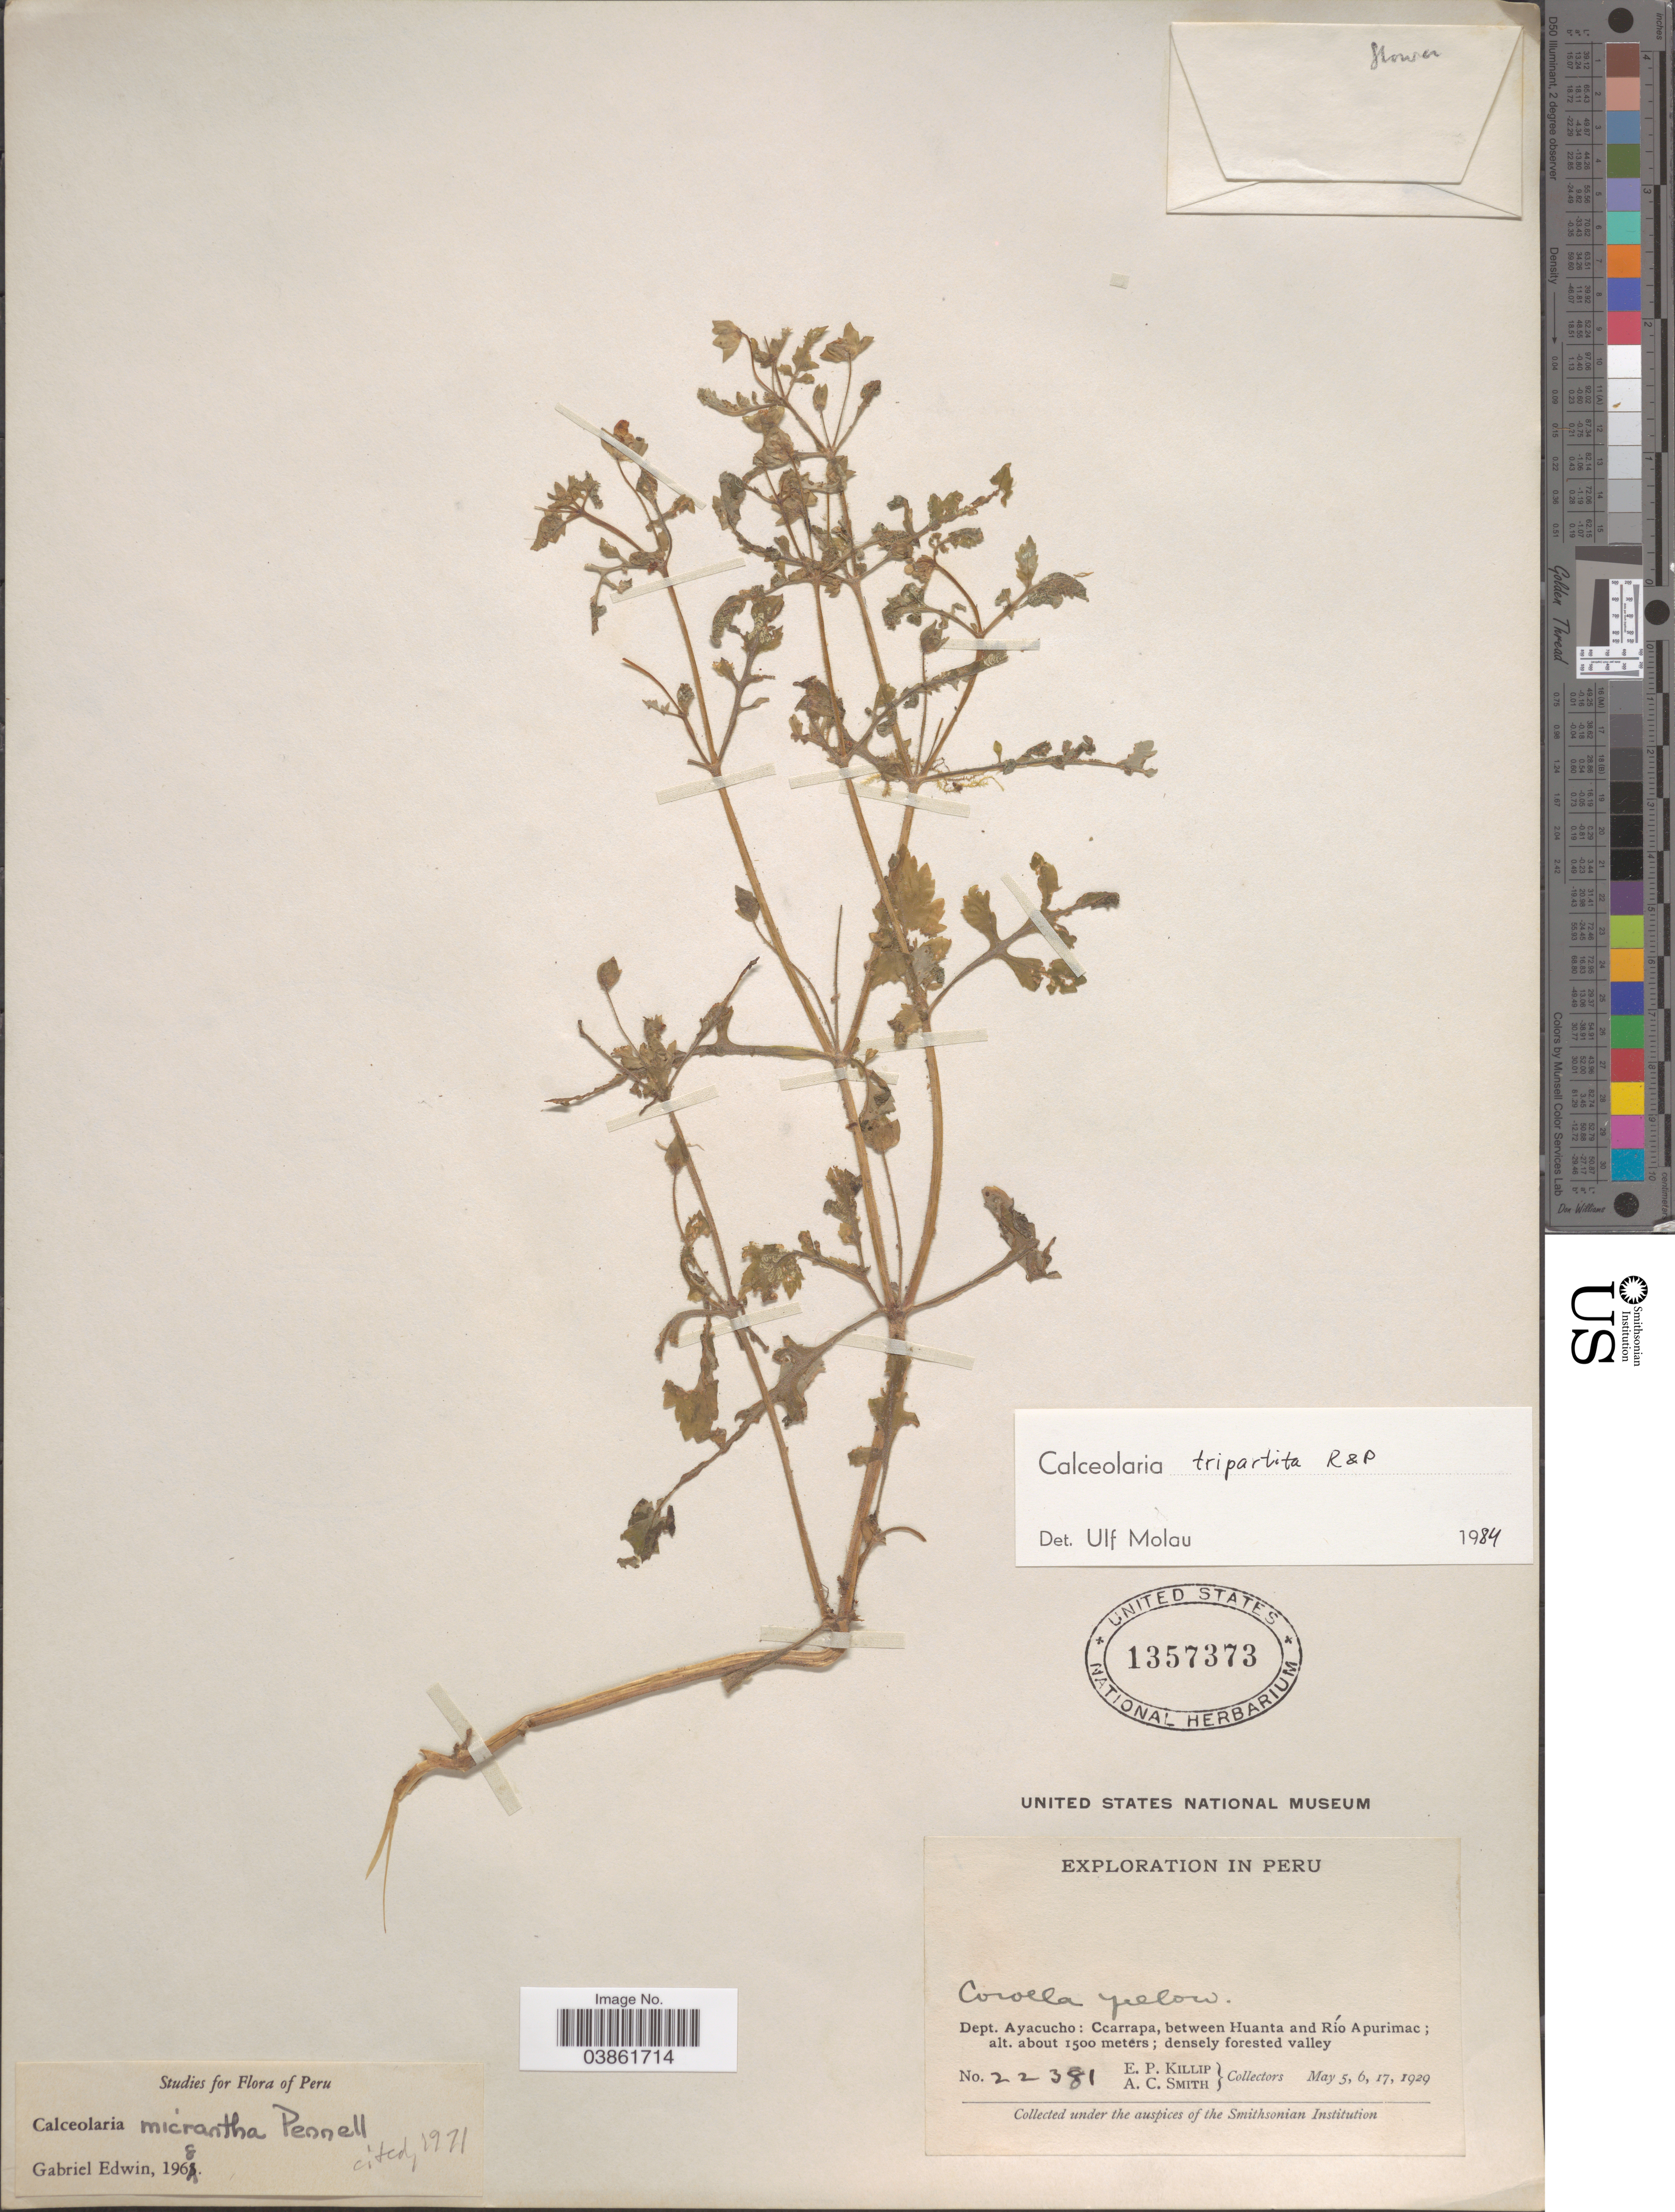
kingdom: Plantae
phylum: Tracheophyta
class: Magnoliopsida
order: Lamiales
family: Calceolariaceae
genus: Calceolaria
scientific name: Calceolaria tripartita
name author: Ruiz & Pav.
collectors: E. P. Killip & A. C. Smith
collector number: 22381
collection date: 1929-05-05/1929-05-17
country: Peru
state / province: Ayacucho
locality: Dept. Ayacucho: Ccarrapa, between Huanta and Río Apurimac.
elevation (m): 1500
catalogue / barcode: US 1357373